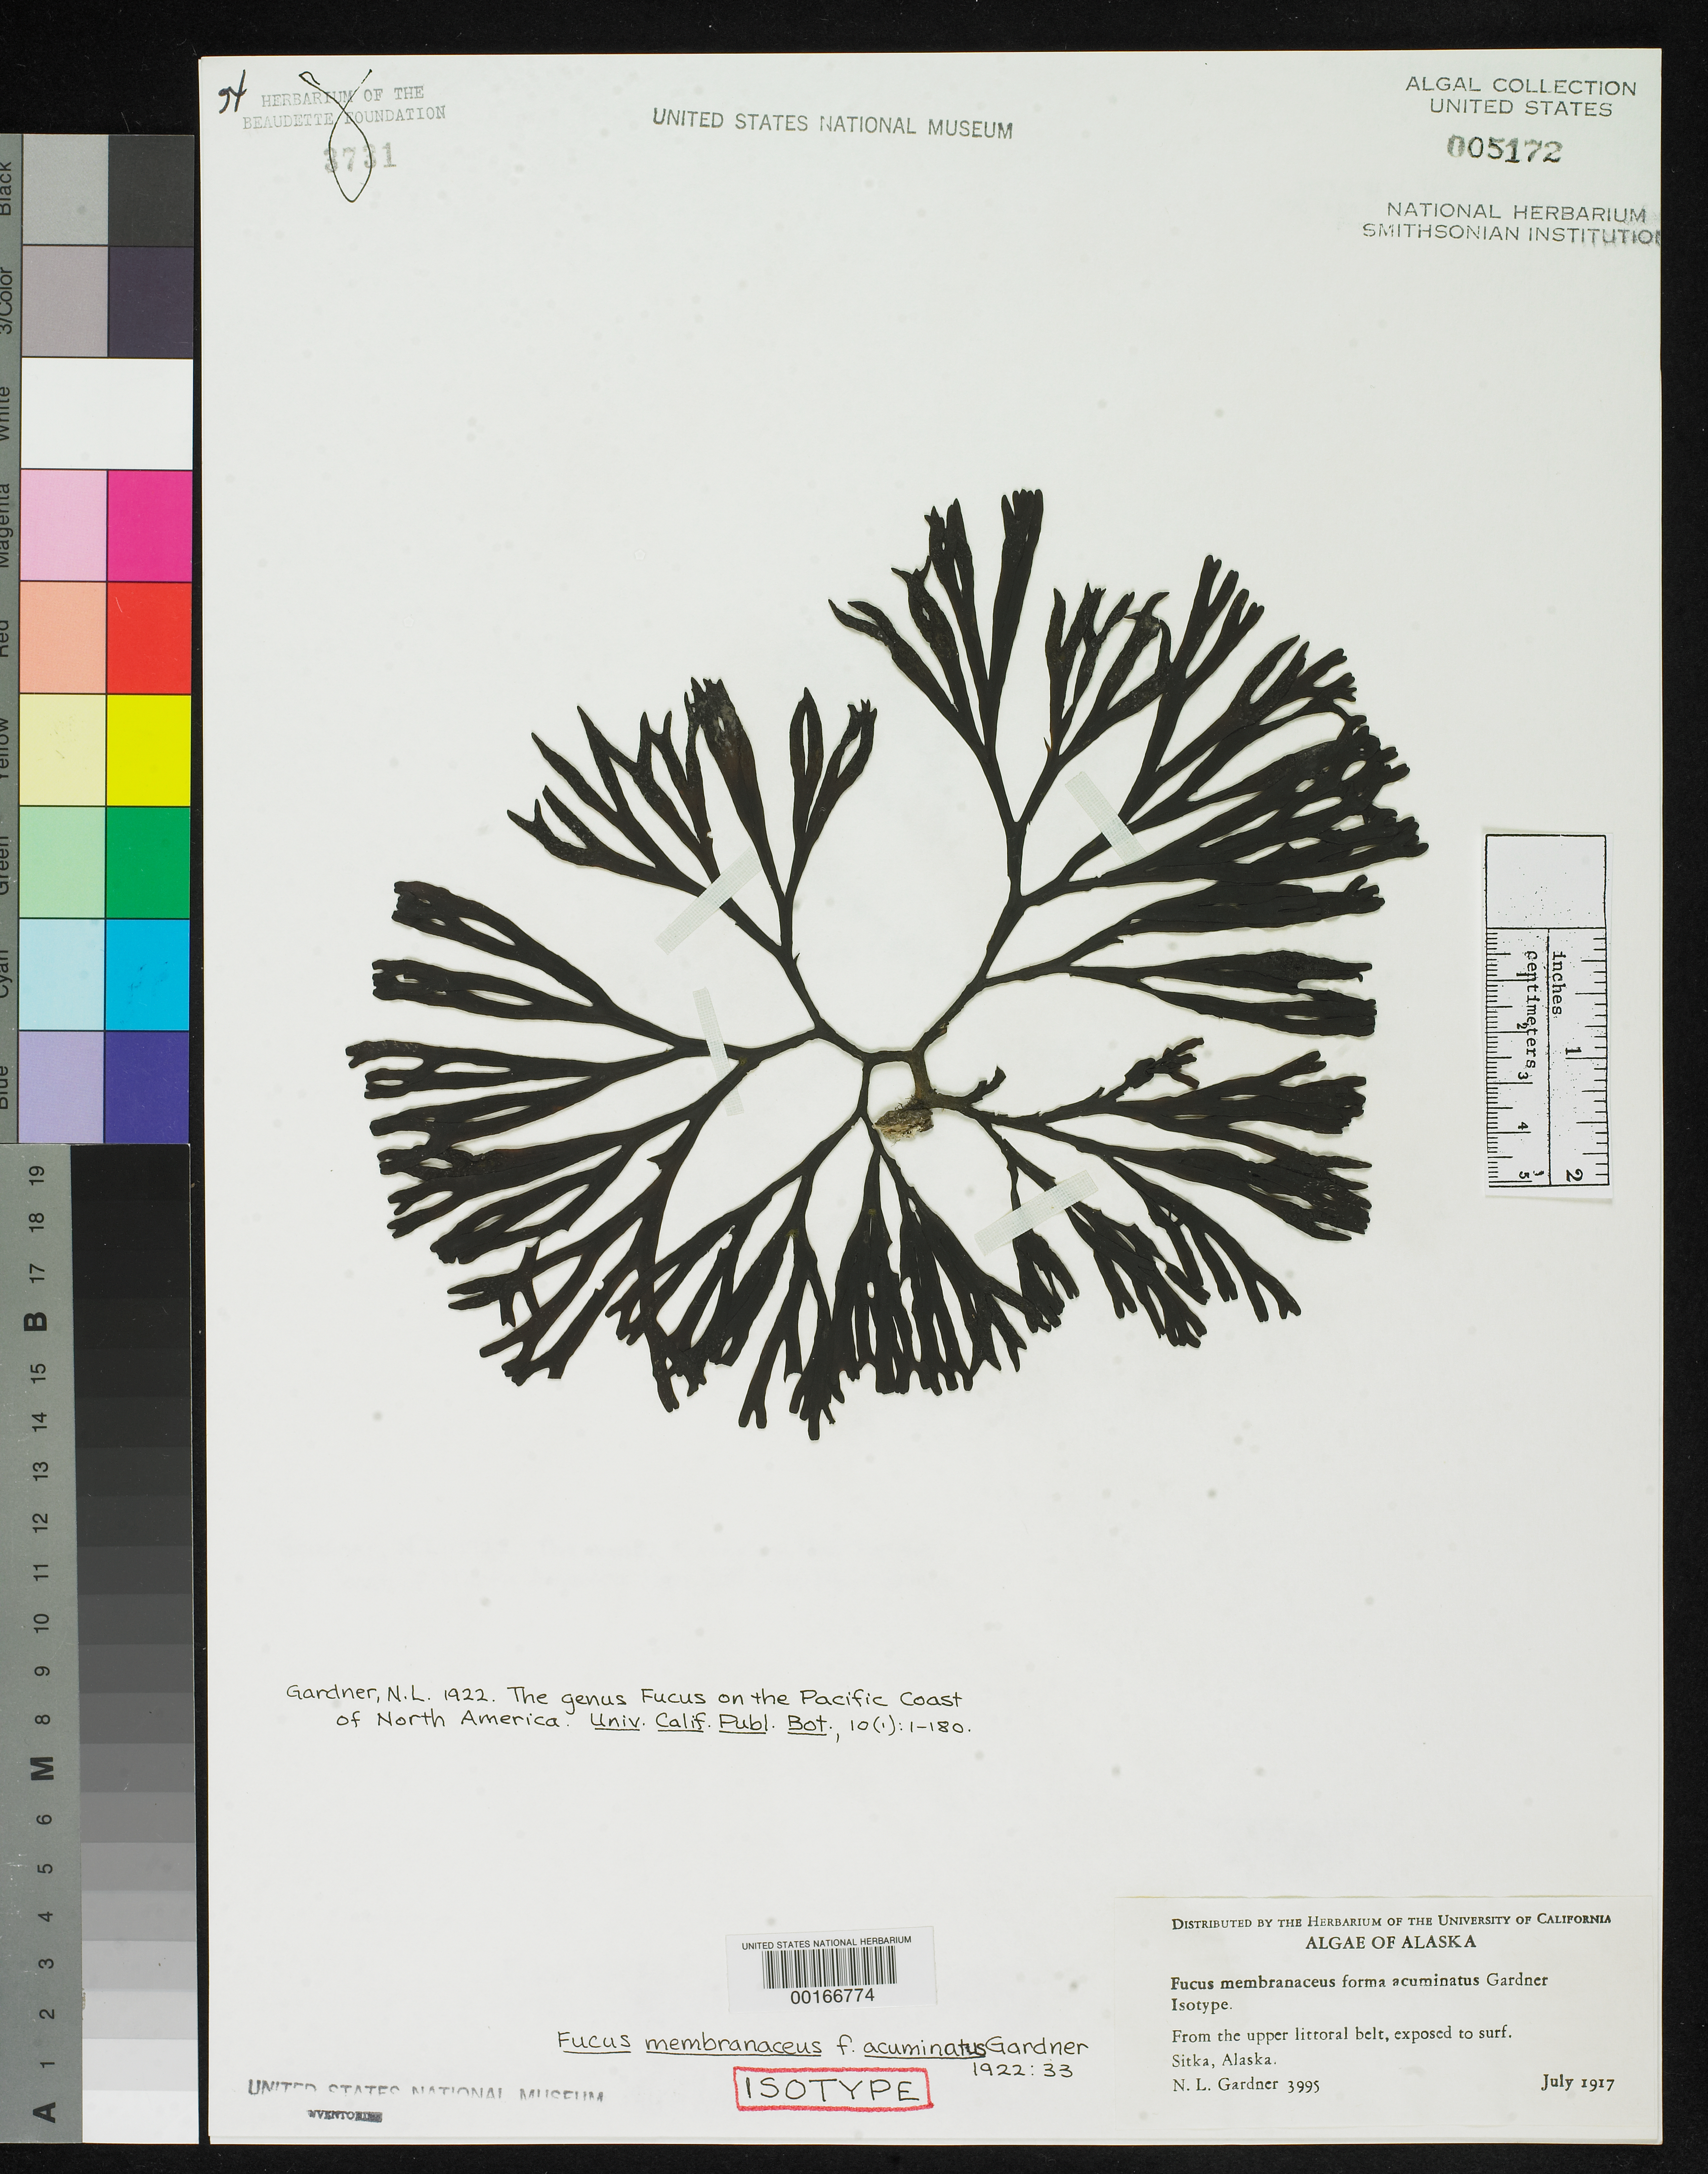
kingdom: Chromista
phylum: Ochrophyta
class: Phaeophyceae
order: Fucales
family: Fucaceae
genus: Fucus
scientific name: Fucus membranaceus f. acuminatus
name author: N.L. Gardner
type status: Isotype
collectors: N. Gardner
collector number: NLG 3995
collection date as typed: Jul 1917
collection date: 1917-07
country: United States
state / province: Alaska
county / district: Sitka Division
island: Baranof Island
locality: Sitka.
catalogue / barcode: US 5172